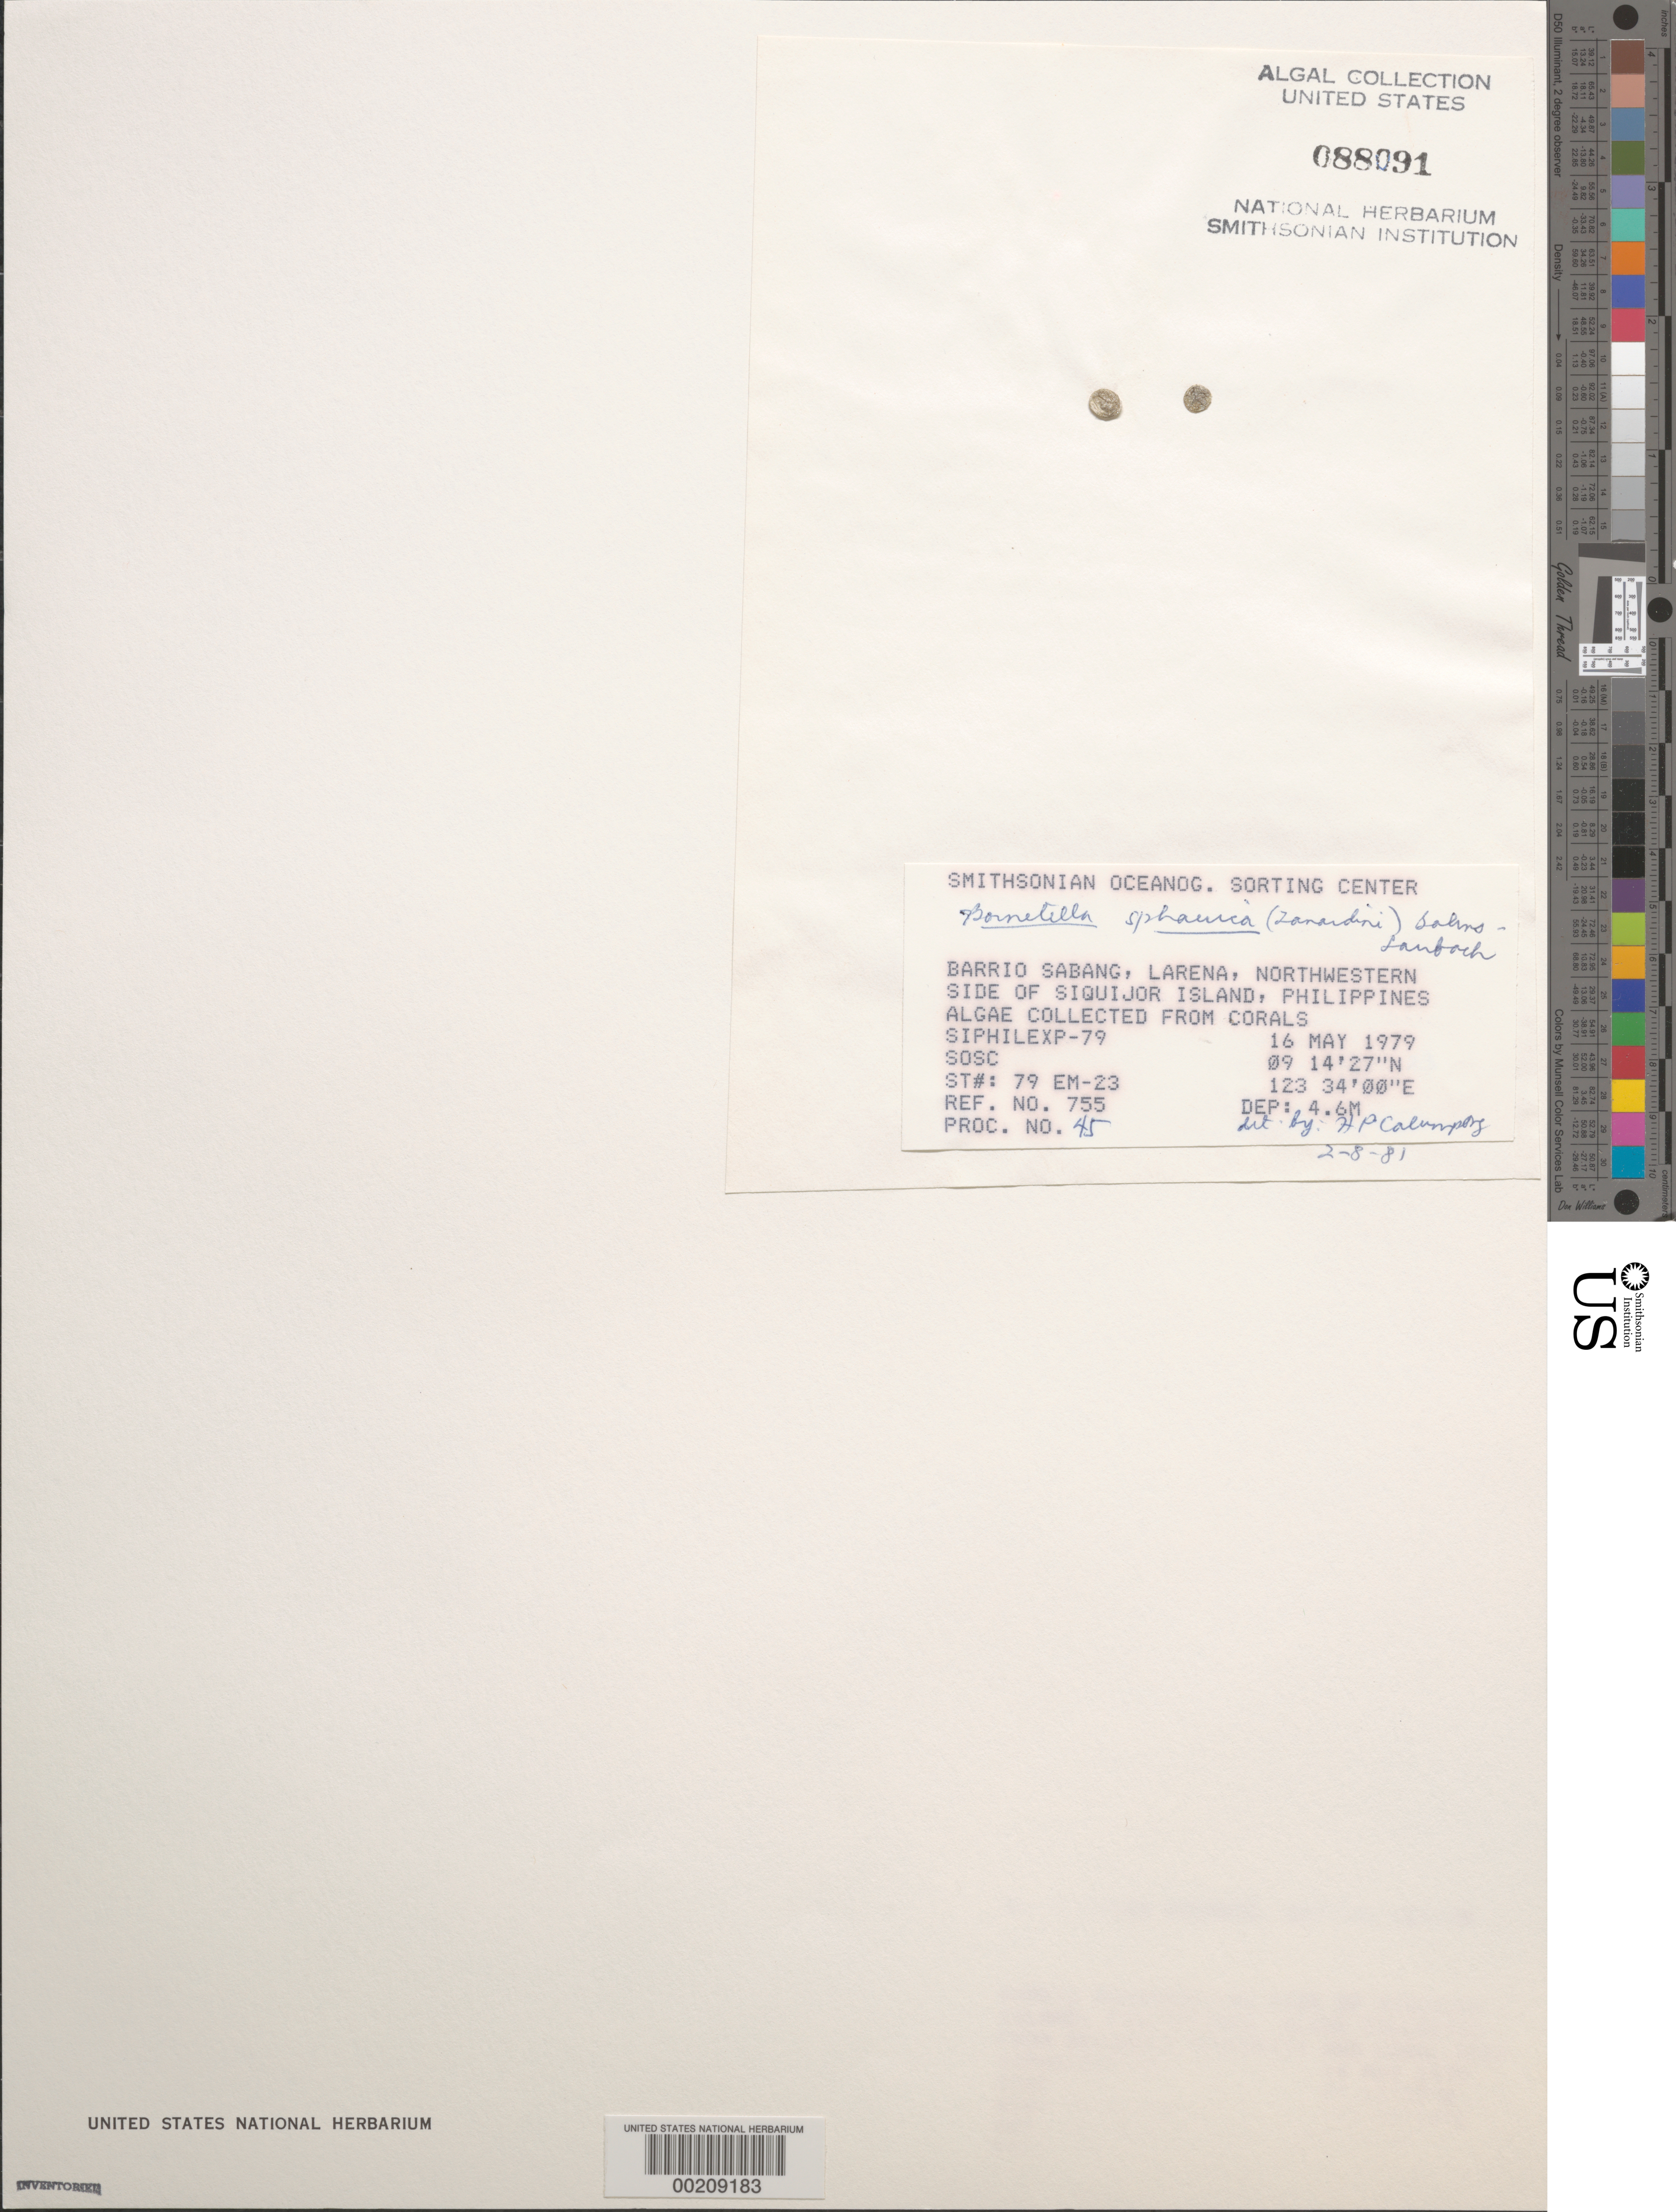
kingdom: Plantae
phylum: Chlorophyta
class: Ulvophyceae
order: Dasycladales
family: Dasycladaceae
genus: Bornetella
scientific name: Bornetella sphaerica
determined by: Calumpong, H. P.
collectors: SOSC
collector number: Station 79 Em-23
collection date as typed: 16 May 1979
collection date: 1979-05-16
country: Philippines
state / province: Central Visayas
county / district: Siquijor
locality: Visayan, Barrio sabang, larena, siquijor island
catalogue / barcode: US 88091